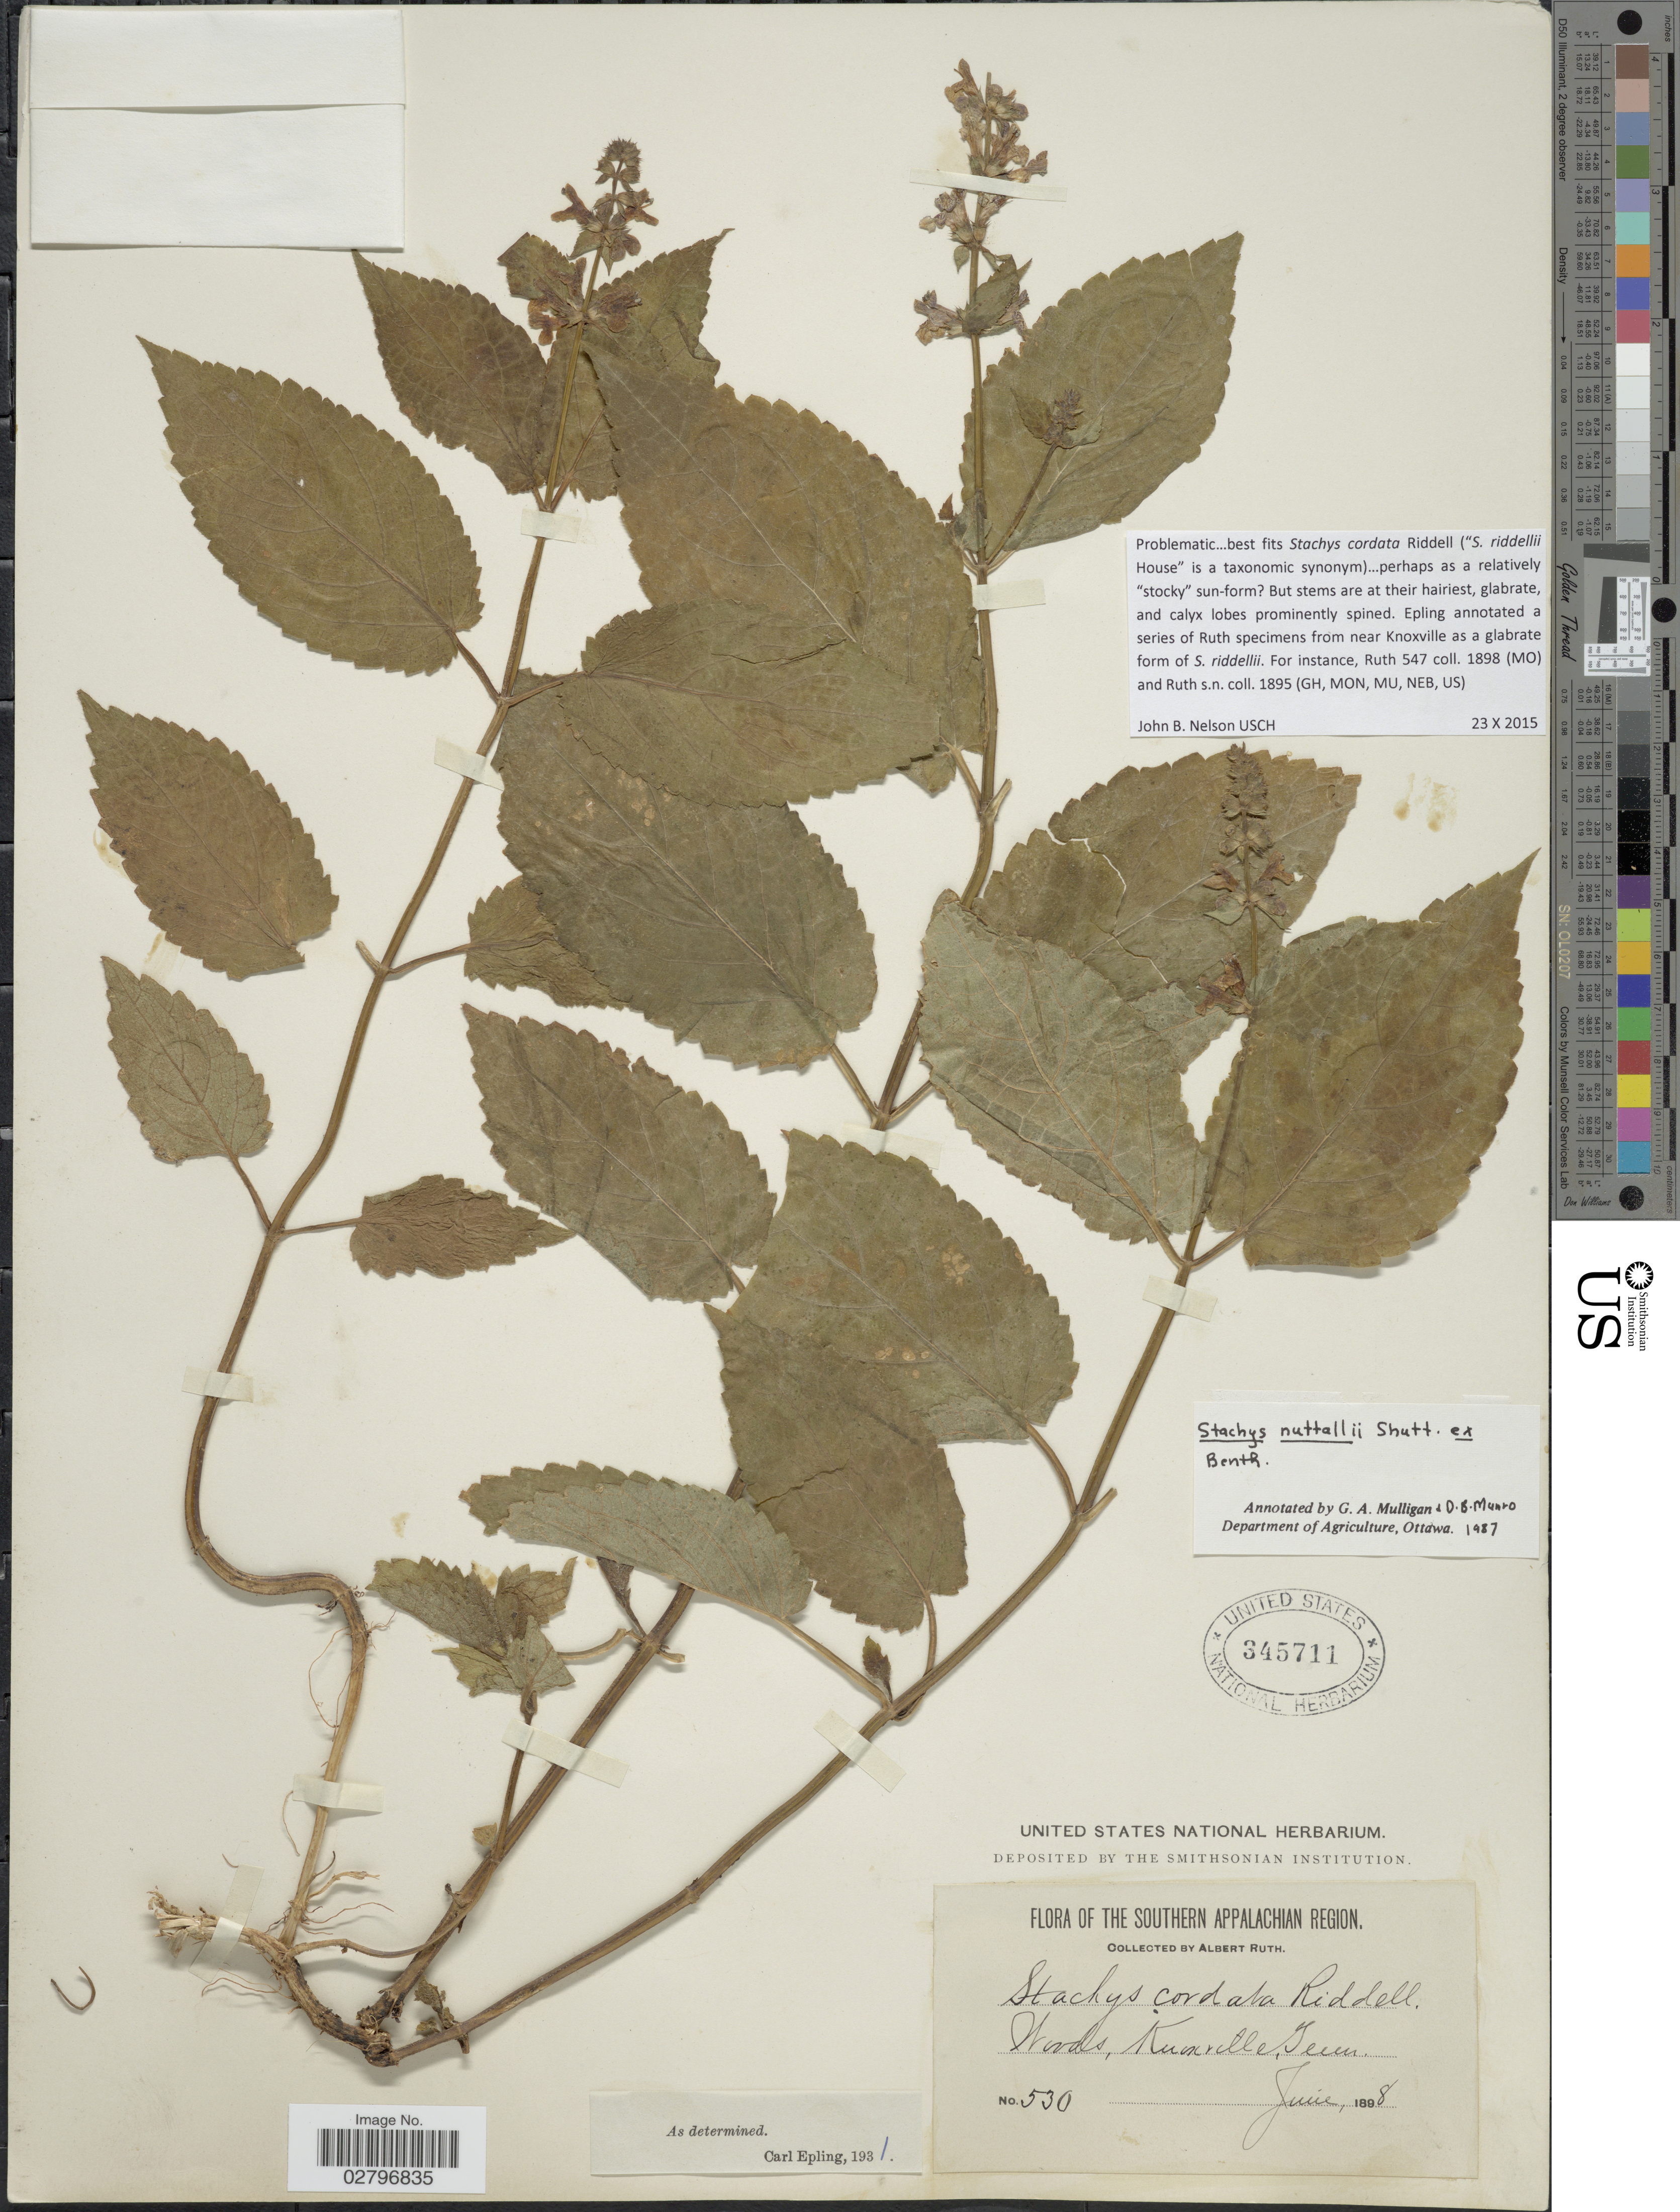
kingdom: Plantae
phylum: Tracheophyta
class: Magnoliopsida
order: Lamiales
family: Lamiaceae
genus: Stachys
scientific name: Stachys sp.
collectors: A. Ruth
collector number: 530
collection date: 1898-06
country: United States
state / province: Tennessee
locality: The Southern Appalachian Region, Woods, Knoxville, Tenn.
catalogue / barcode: US 345711